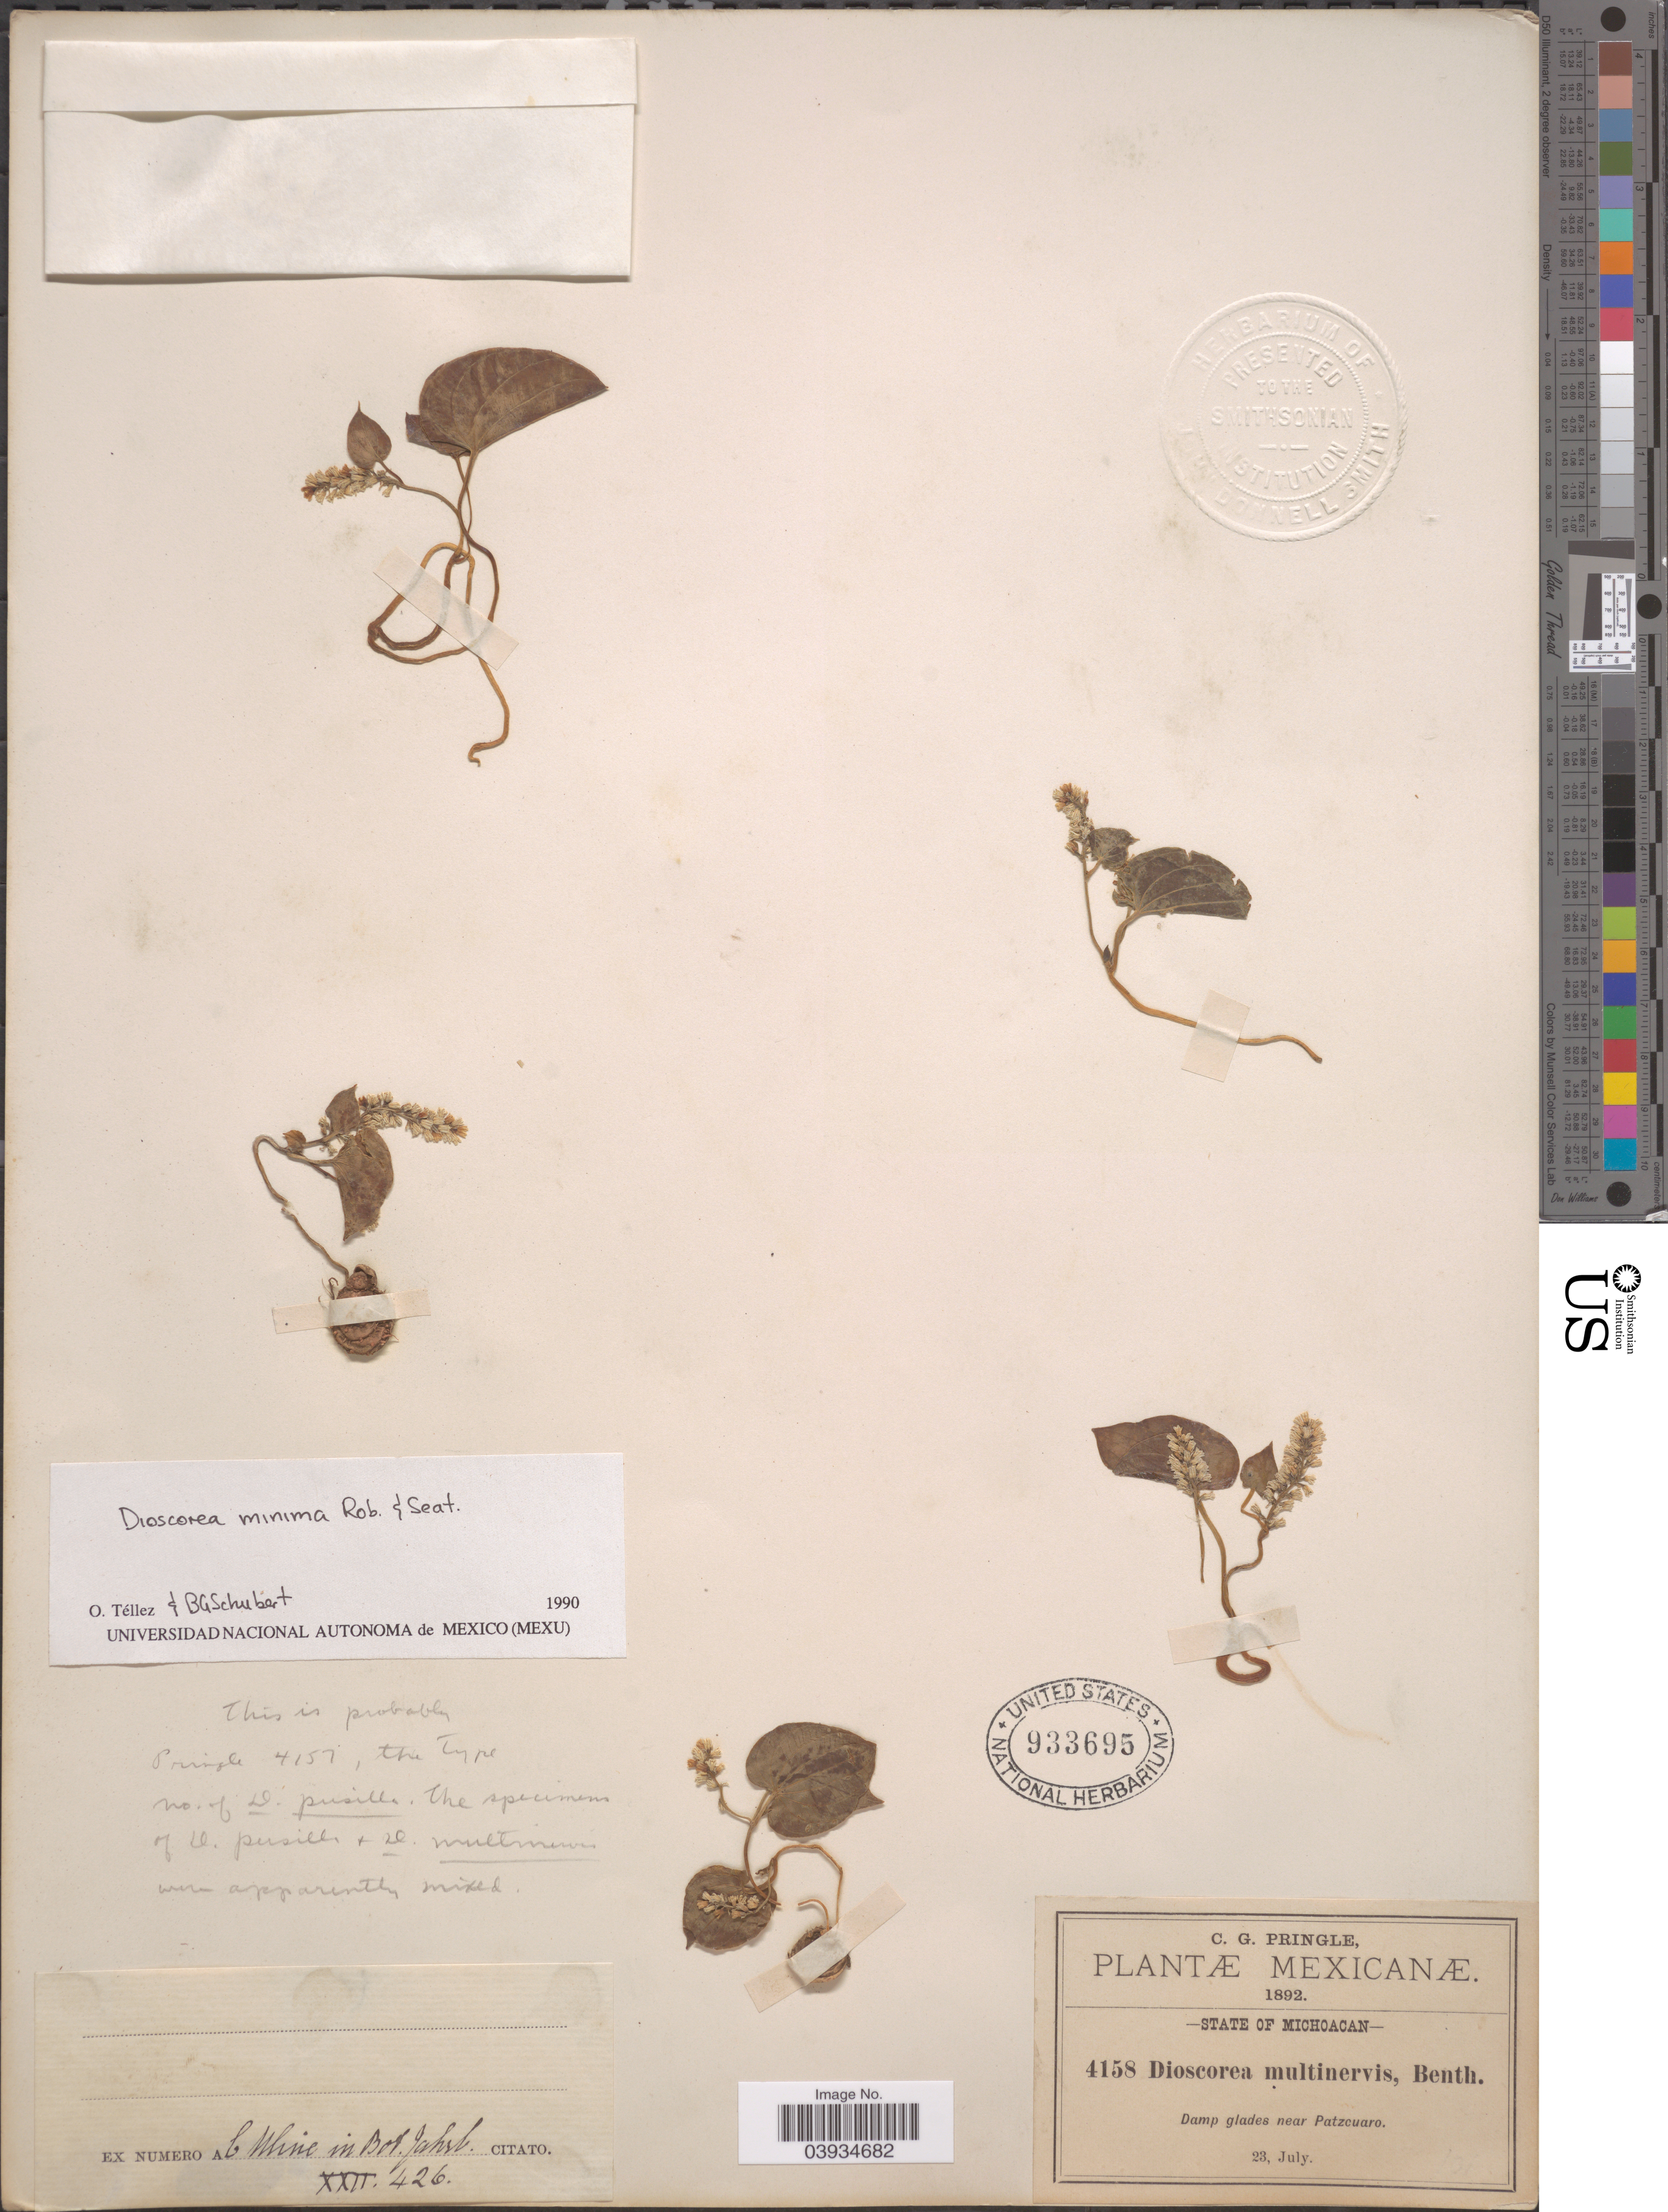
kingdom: Plantae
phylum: Tracheophyta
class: Liliopsida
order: Dioscoreales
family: Dioscoreaceae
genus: Dioscorea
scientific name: Dioscorea minima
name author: B.L. Rob. & Seaton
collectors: C. G. Pringle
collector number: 4158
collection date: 1892-07-23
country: Mexico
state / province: Michoacán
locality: Damp glades near Patzcuaro.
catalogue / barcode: US 933695